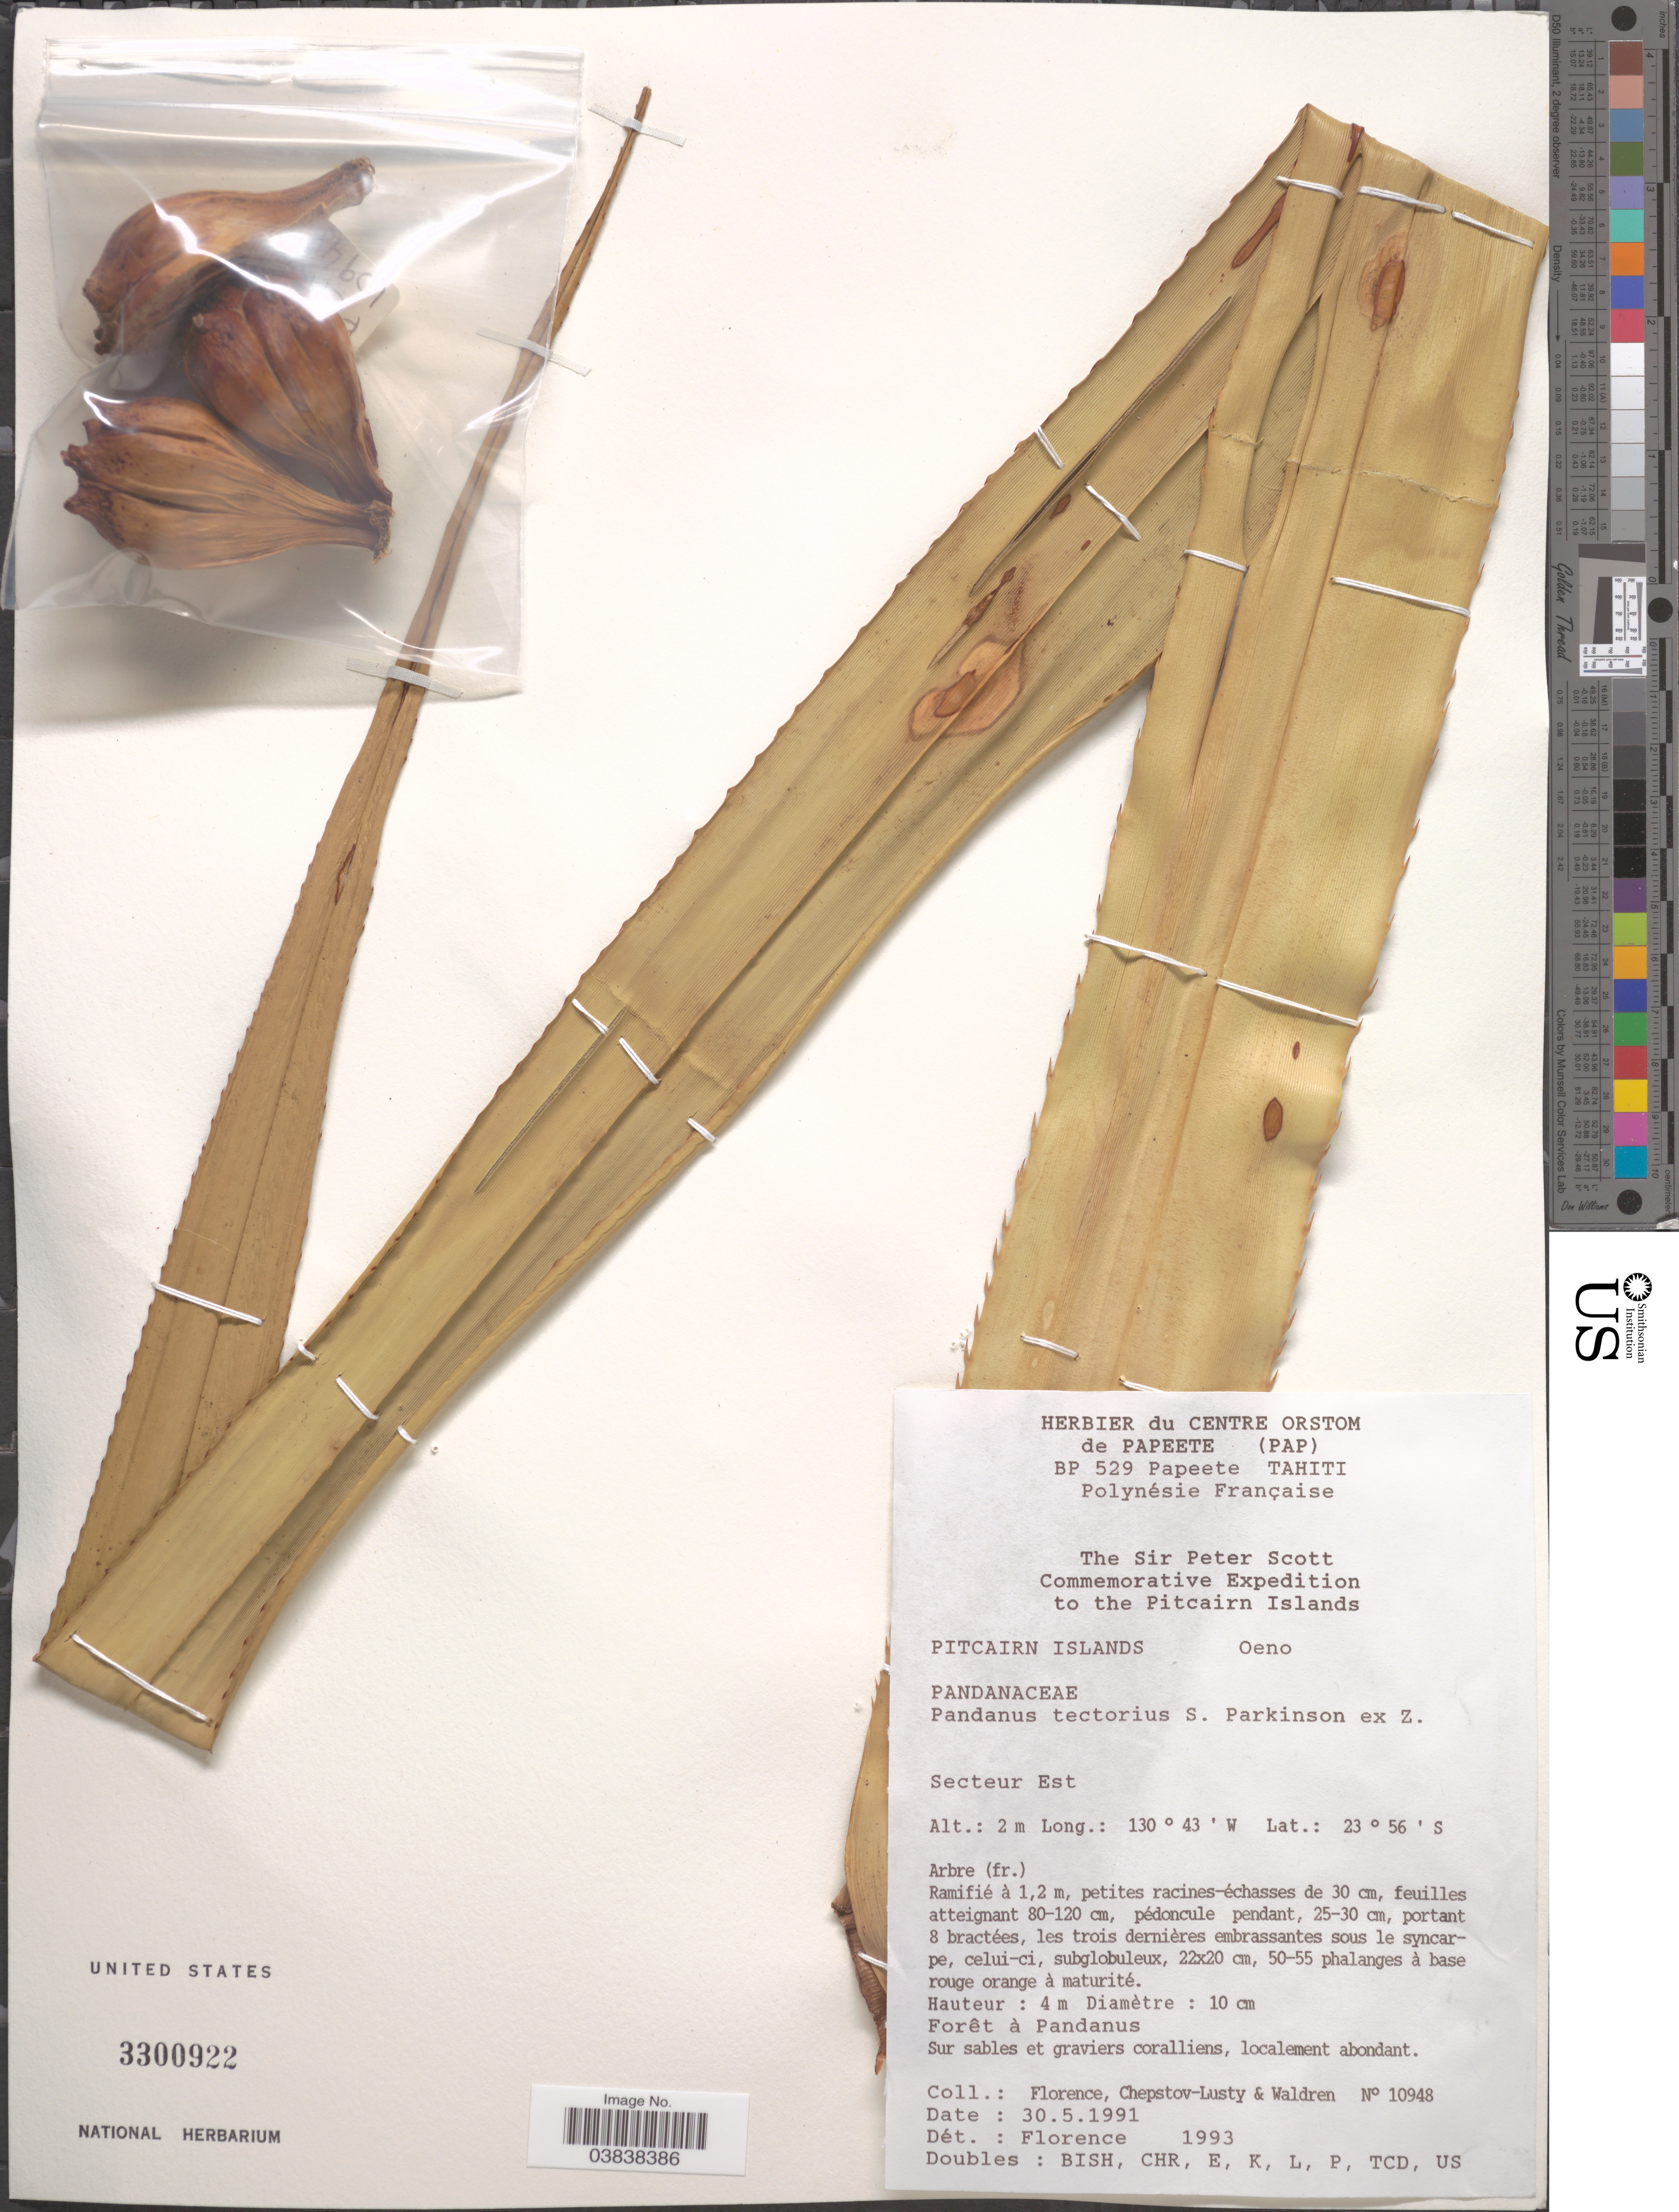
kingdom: Plantae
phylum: Tracheophyta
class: Liliopsida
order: Pandanales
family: Pandanaceae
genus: Pandanus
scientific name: Pandanus tectorius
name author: Parkinson ex DuRoi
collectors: -. Florence, -. Chepstov-lusty & Waldren, --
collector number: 10948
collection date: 1991-05-30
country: Pitcairn Islands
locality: Oeno. Secteur Est.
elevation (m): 2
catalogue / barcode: US 3300922